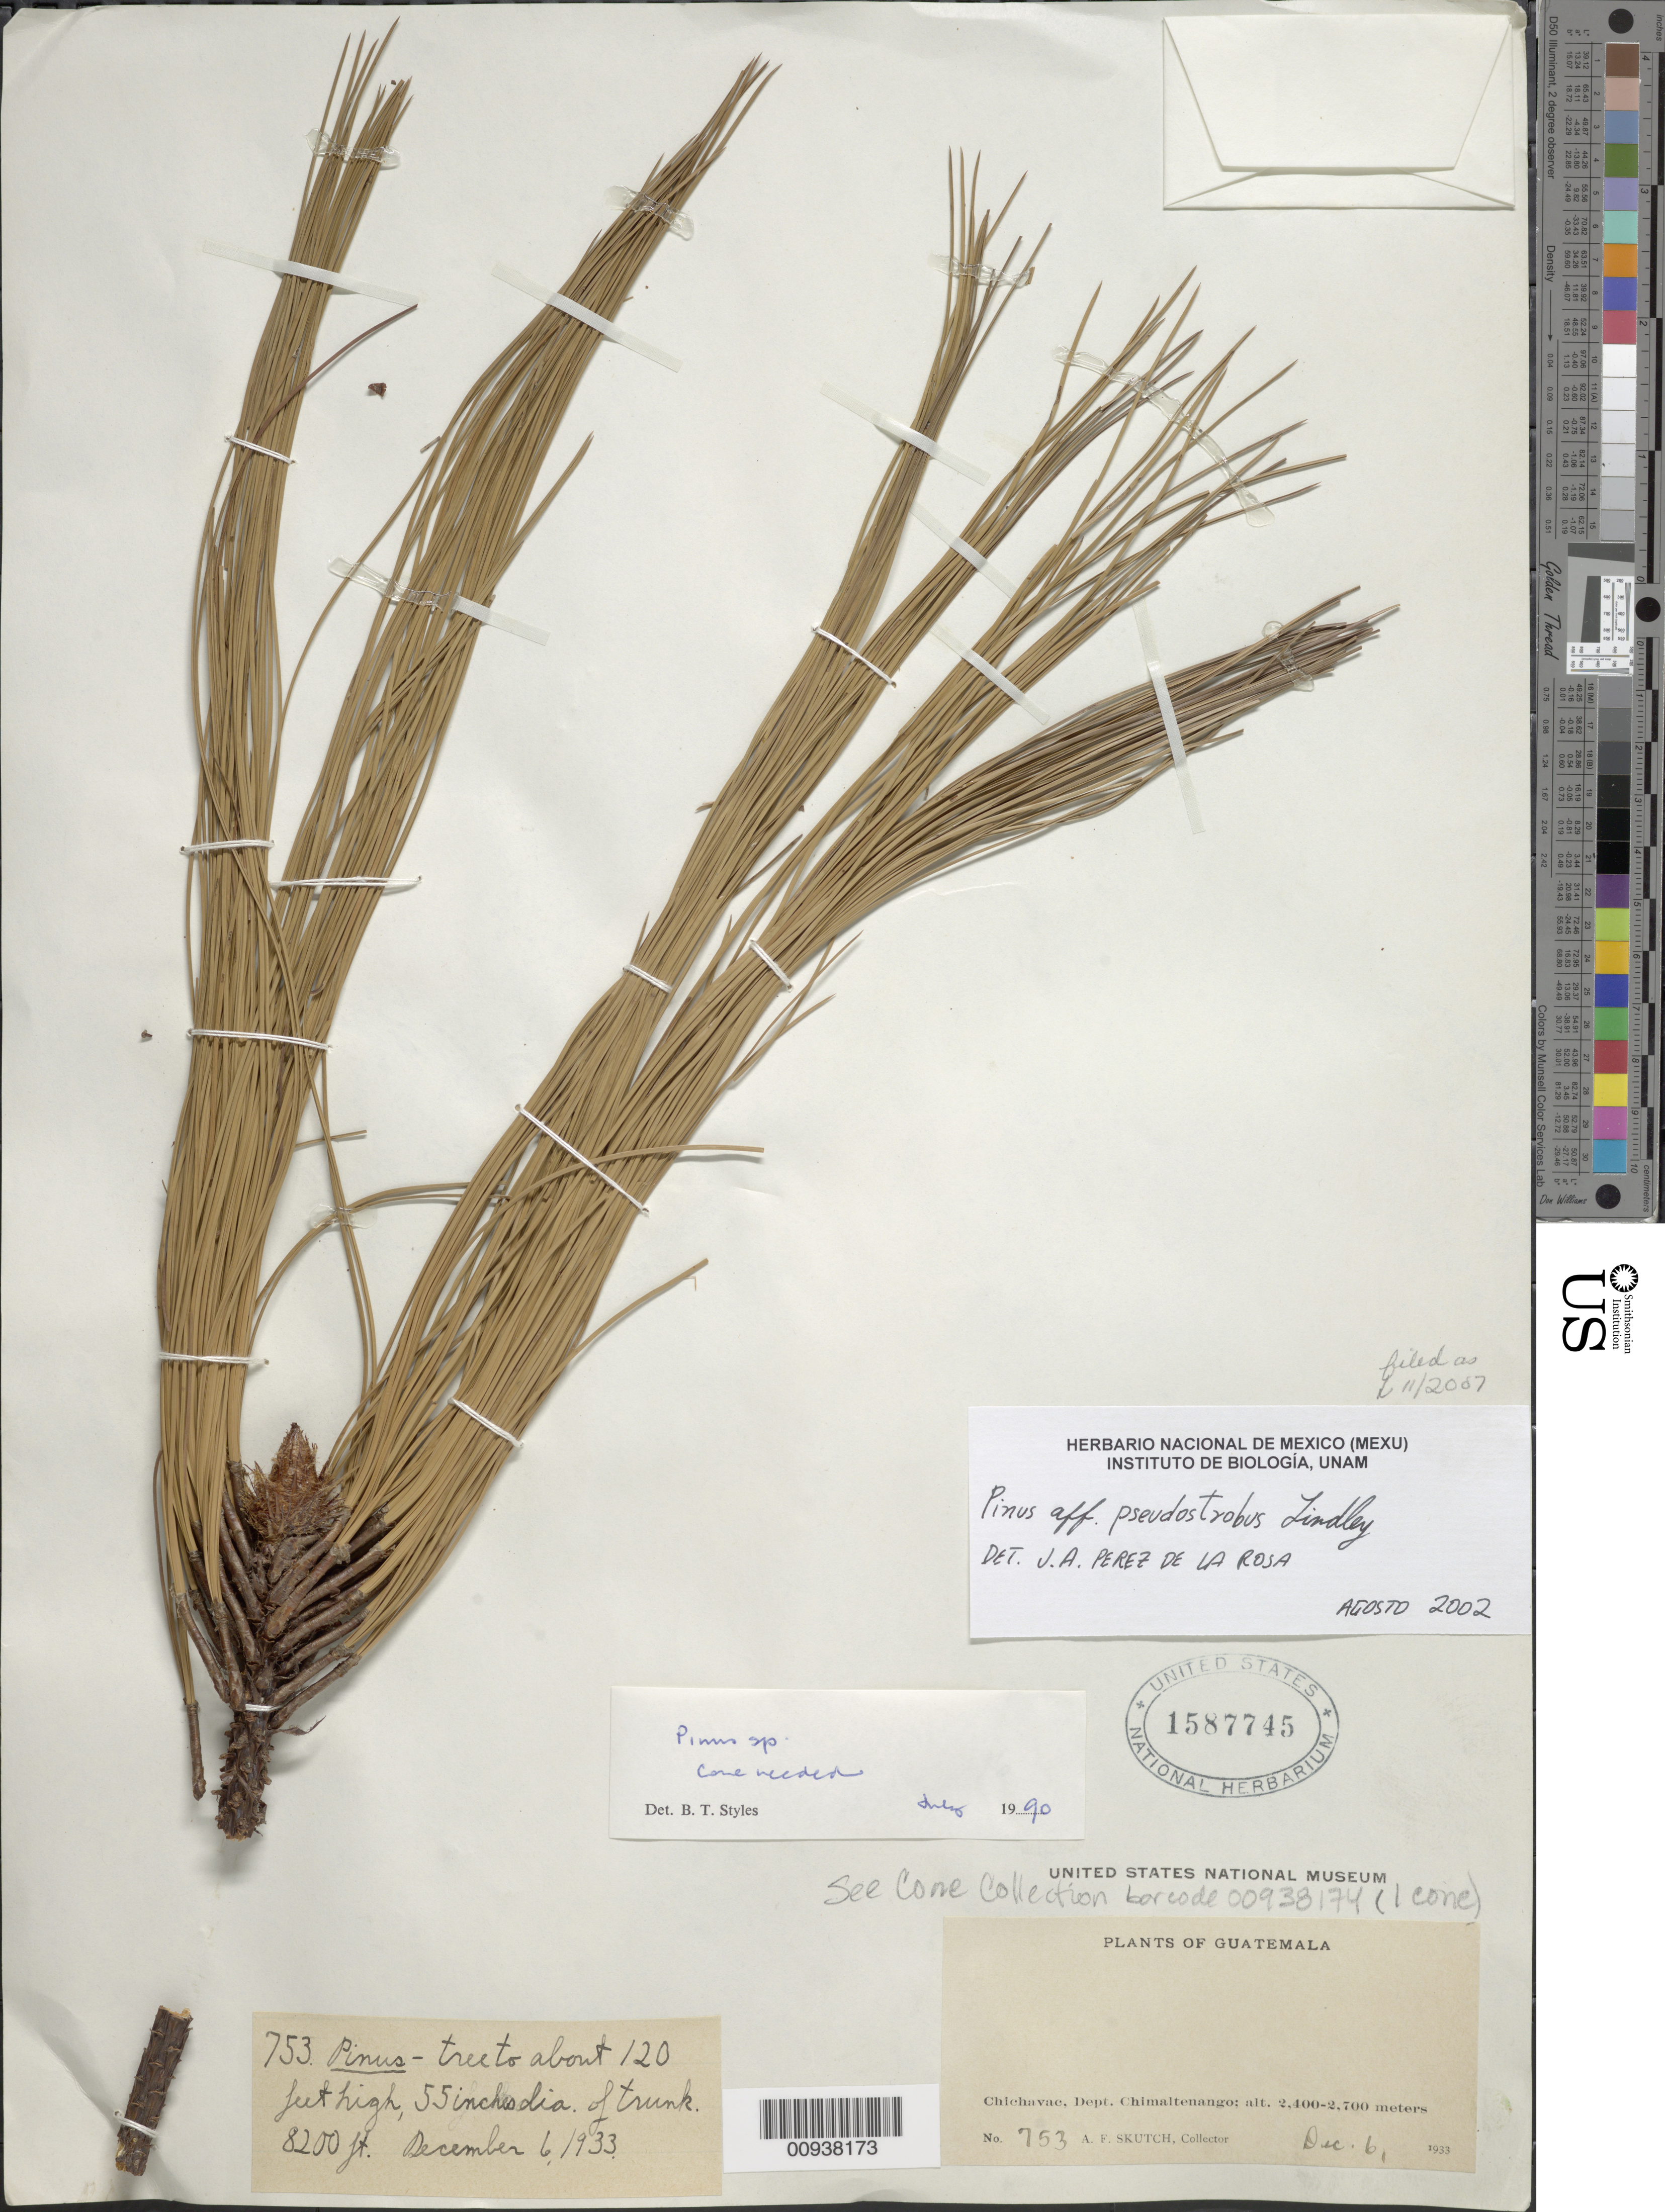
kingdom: Plantae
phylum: Tracheophyta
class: Pinopsida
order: Pinales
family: Pinaceae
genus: Pinus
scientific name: Pinus pseudostrobus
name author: Lindl.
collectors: A. F. Skutch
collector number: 753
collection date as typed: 06 Dec 1933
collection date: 1933-12-06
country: Guatemala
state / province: Chimaltenango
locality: Chichavac.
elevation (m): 2499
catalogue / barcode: US 1587745